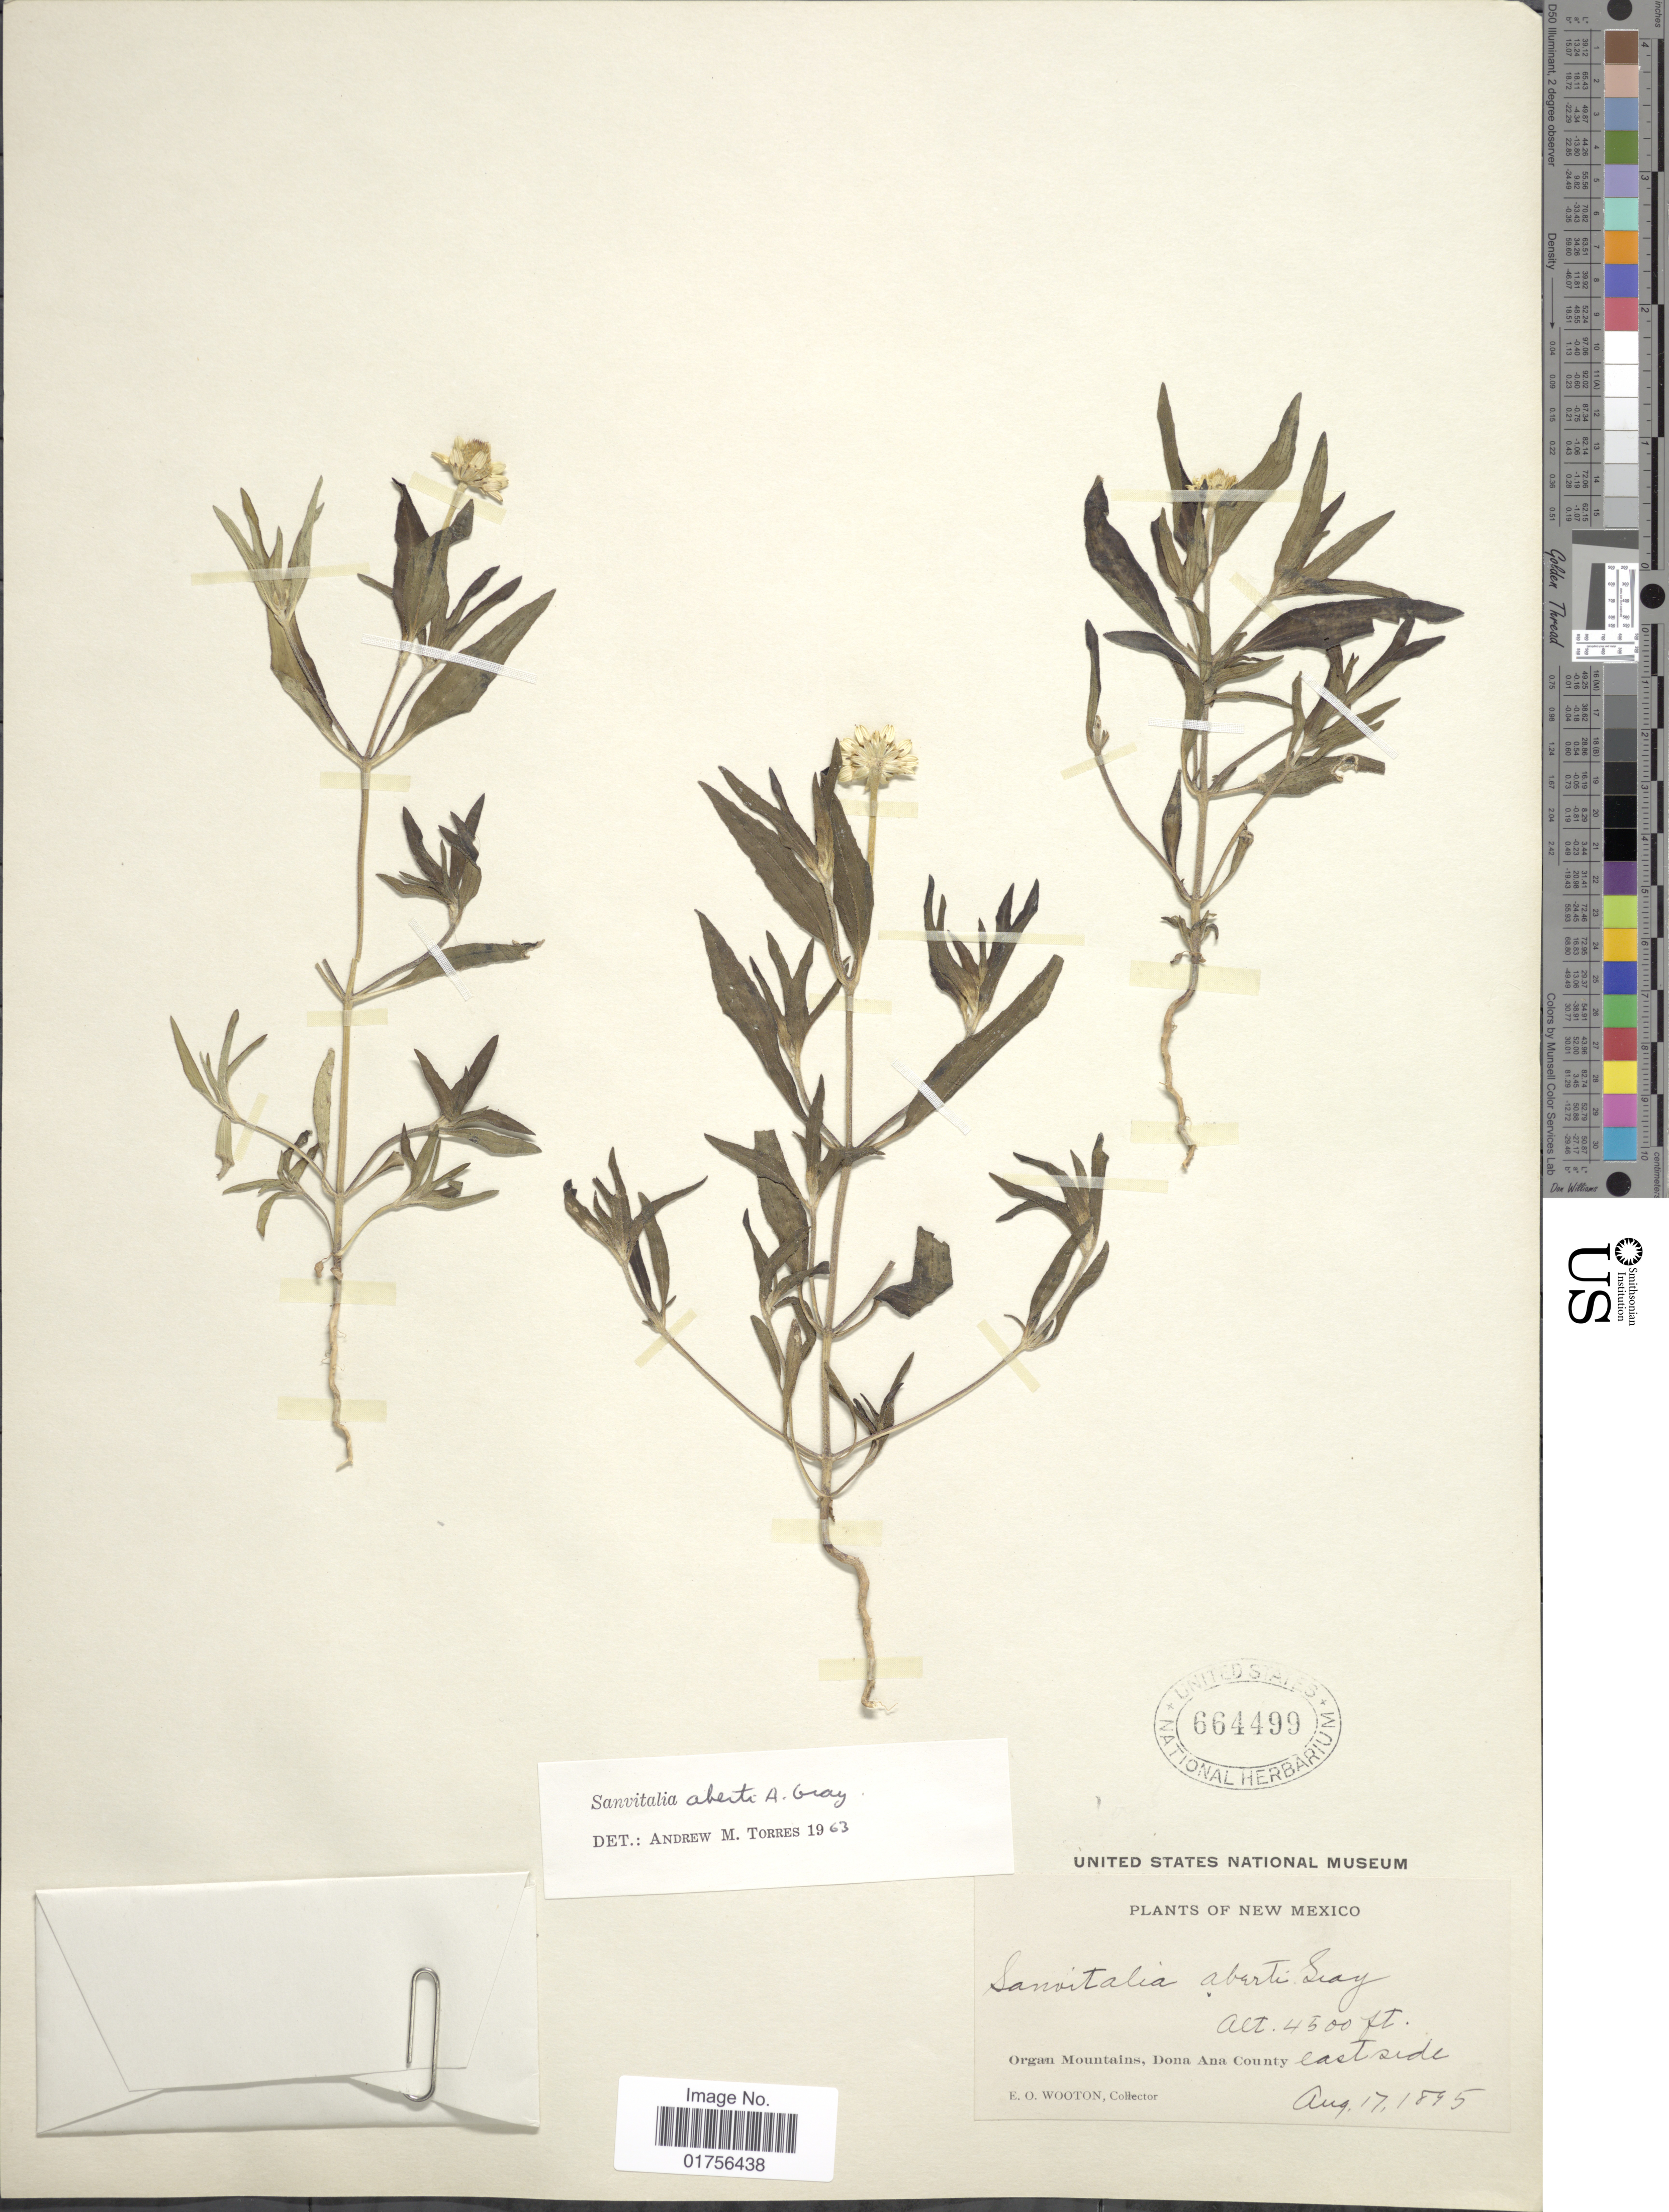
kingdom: Plantae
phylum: Tracheophyta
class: Magnoliopsida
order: Asterales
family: Asteraceae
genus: Sanvitalia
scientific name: Sanvitalia aberti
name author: A. Gray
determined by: Skibicki, Samuel V.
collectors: E. O. Wooton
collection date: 1895-08-17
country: United States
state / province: New Mexico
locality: Organ Mountains, Dona Ana County, eastside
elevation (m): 1372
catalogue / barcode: US 664499